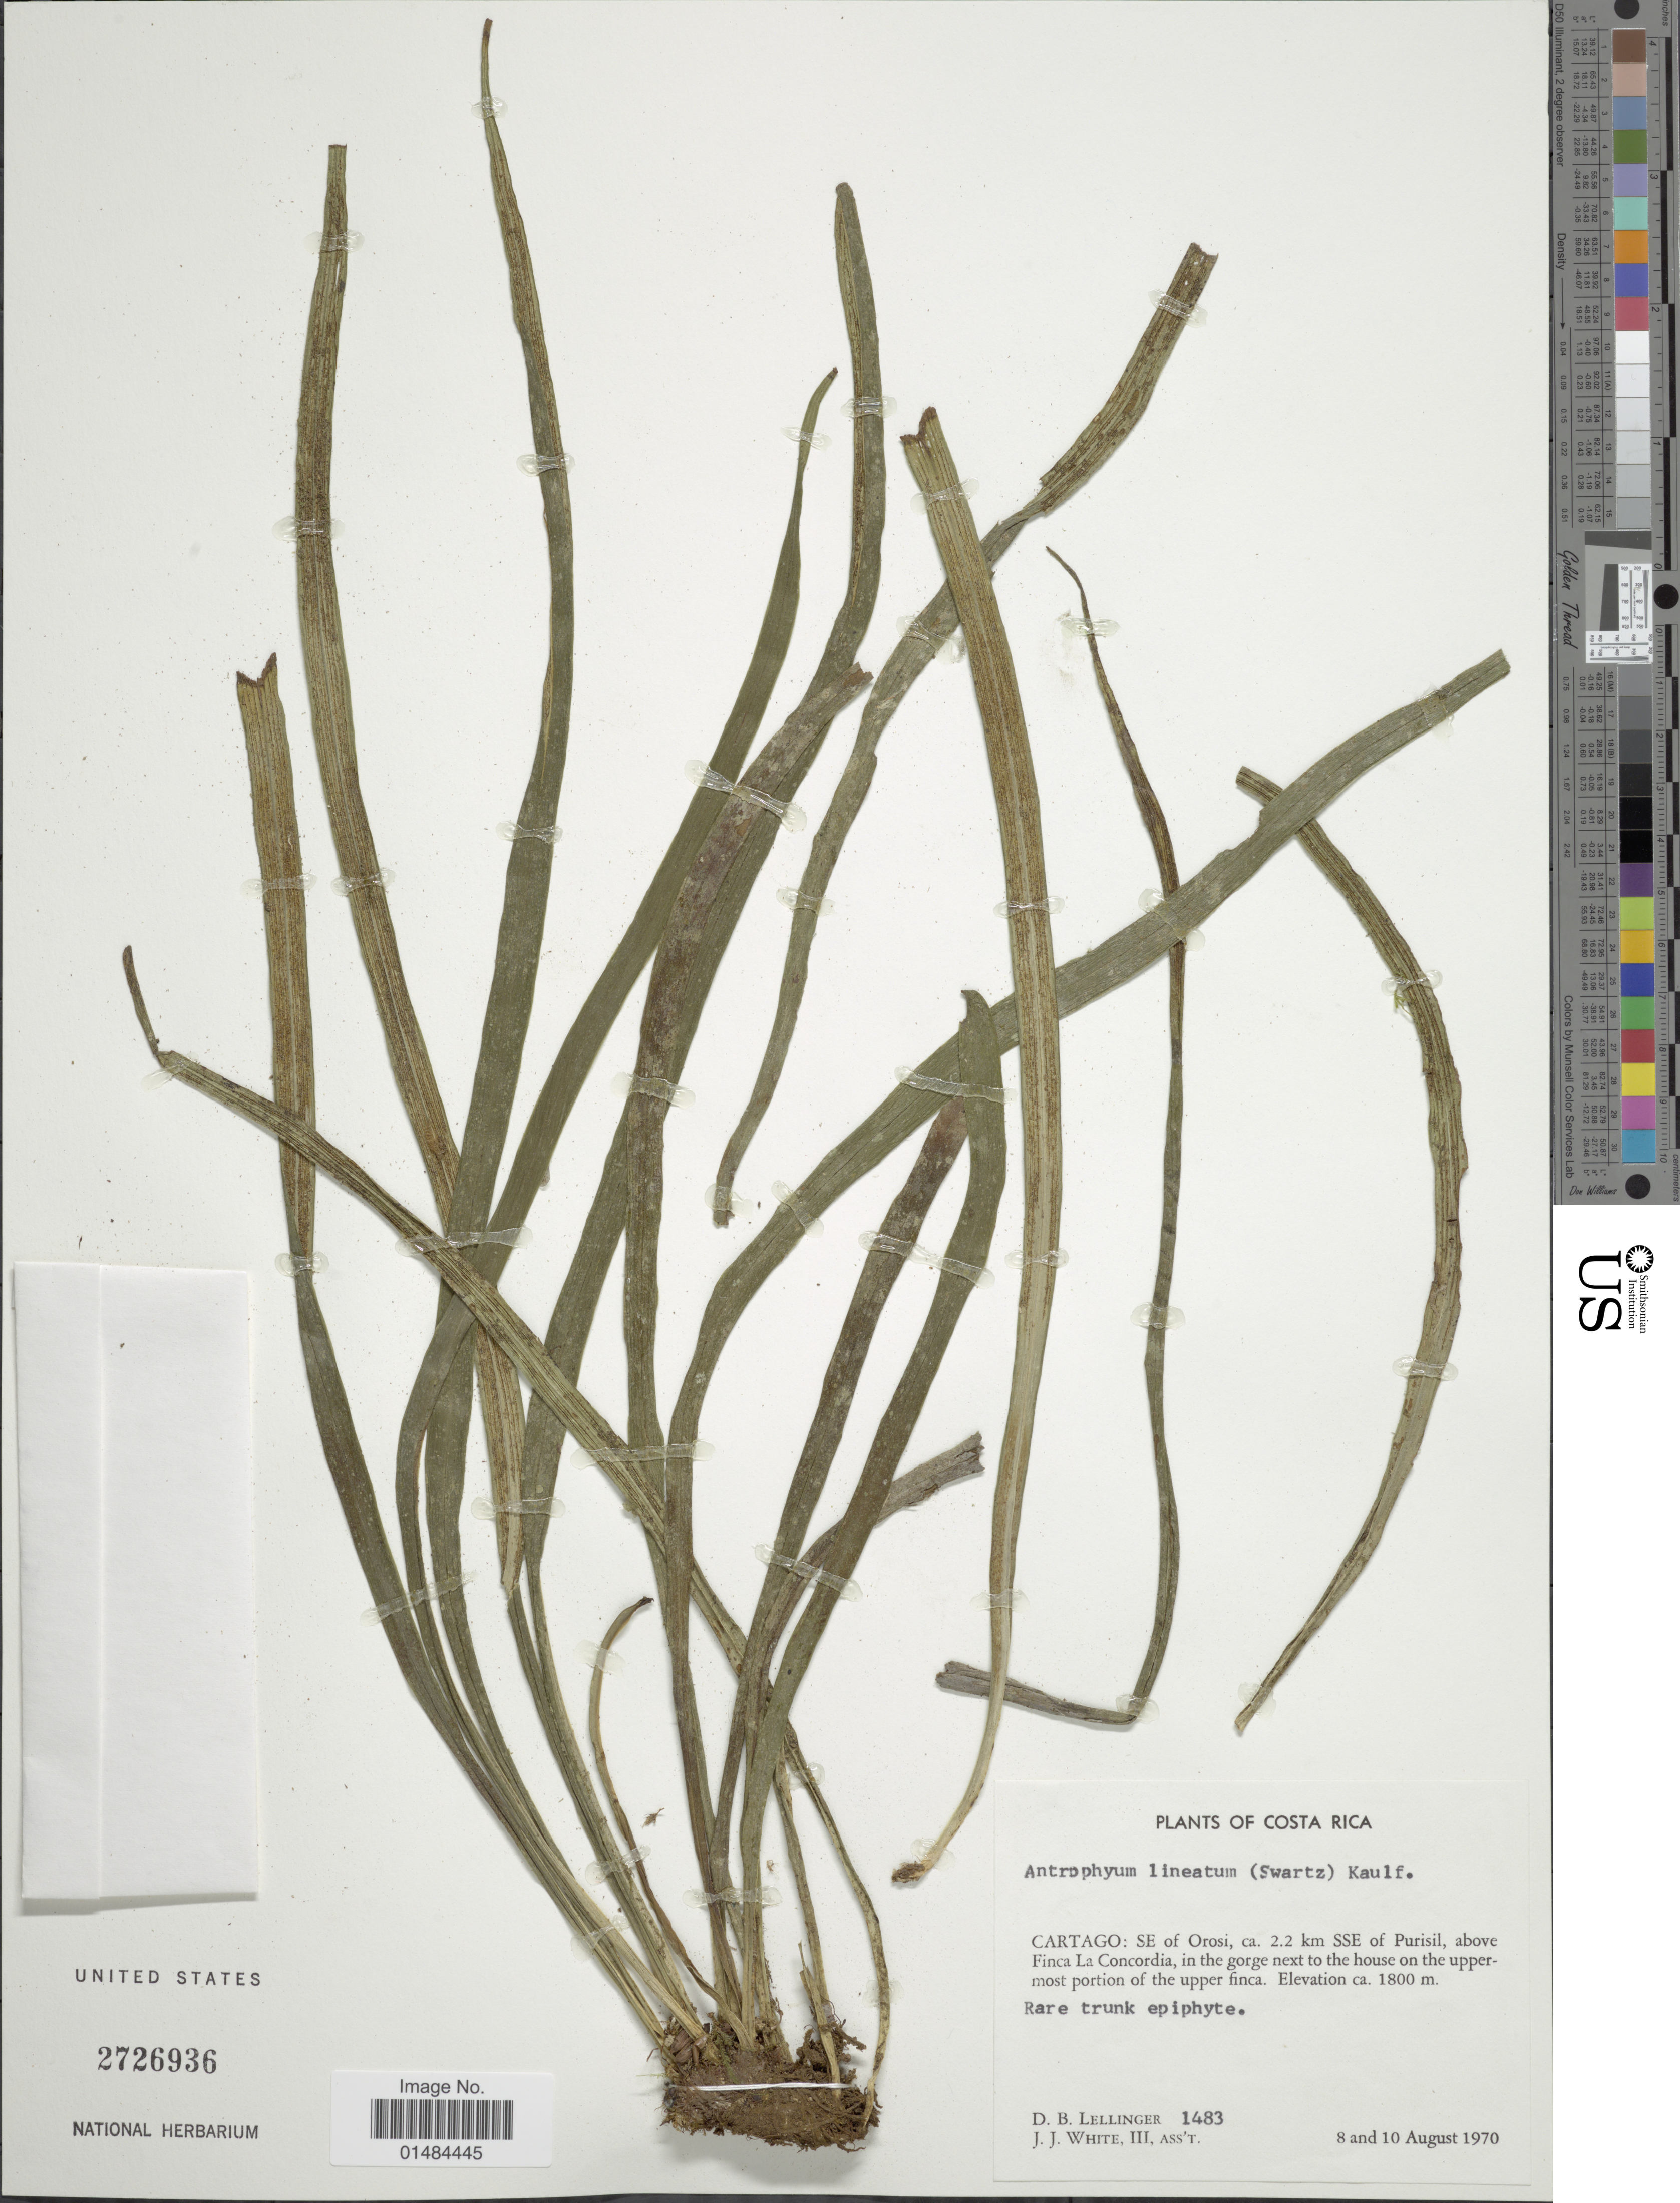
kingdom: Plantae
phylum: Tracheophyta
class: Polypodiopsida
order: Polypodiales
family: Pteridaceae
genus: Polytaenium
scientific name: Polytaenium lineatum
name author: (Sw.) J. Sm.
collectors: D. B. Lellinger & J. J. White III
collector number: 1483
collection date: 1970-08-08/1970-08-10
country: Costa Rica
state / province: Cartago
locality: Costa Rica, SE of Orosi, ca. 2.2 km SSE of Purisil, above Finca La Concordia, in the gorge next to the house on the uppermost portion of the upper finca.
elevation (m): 1800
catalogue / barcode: US 2726936